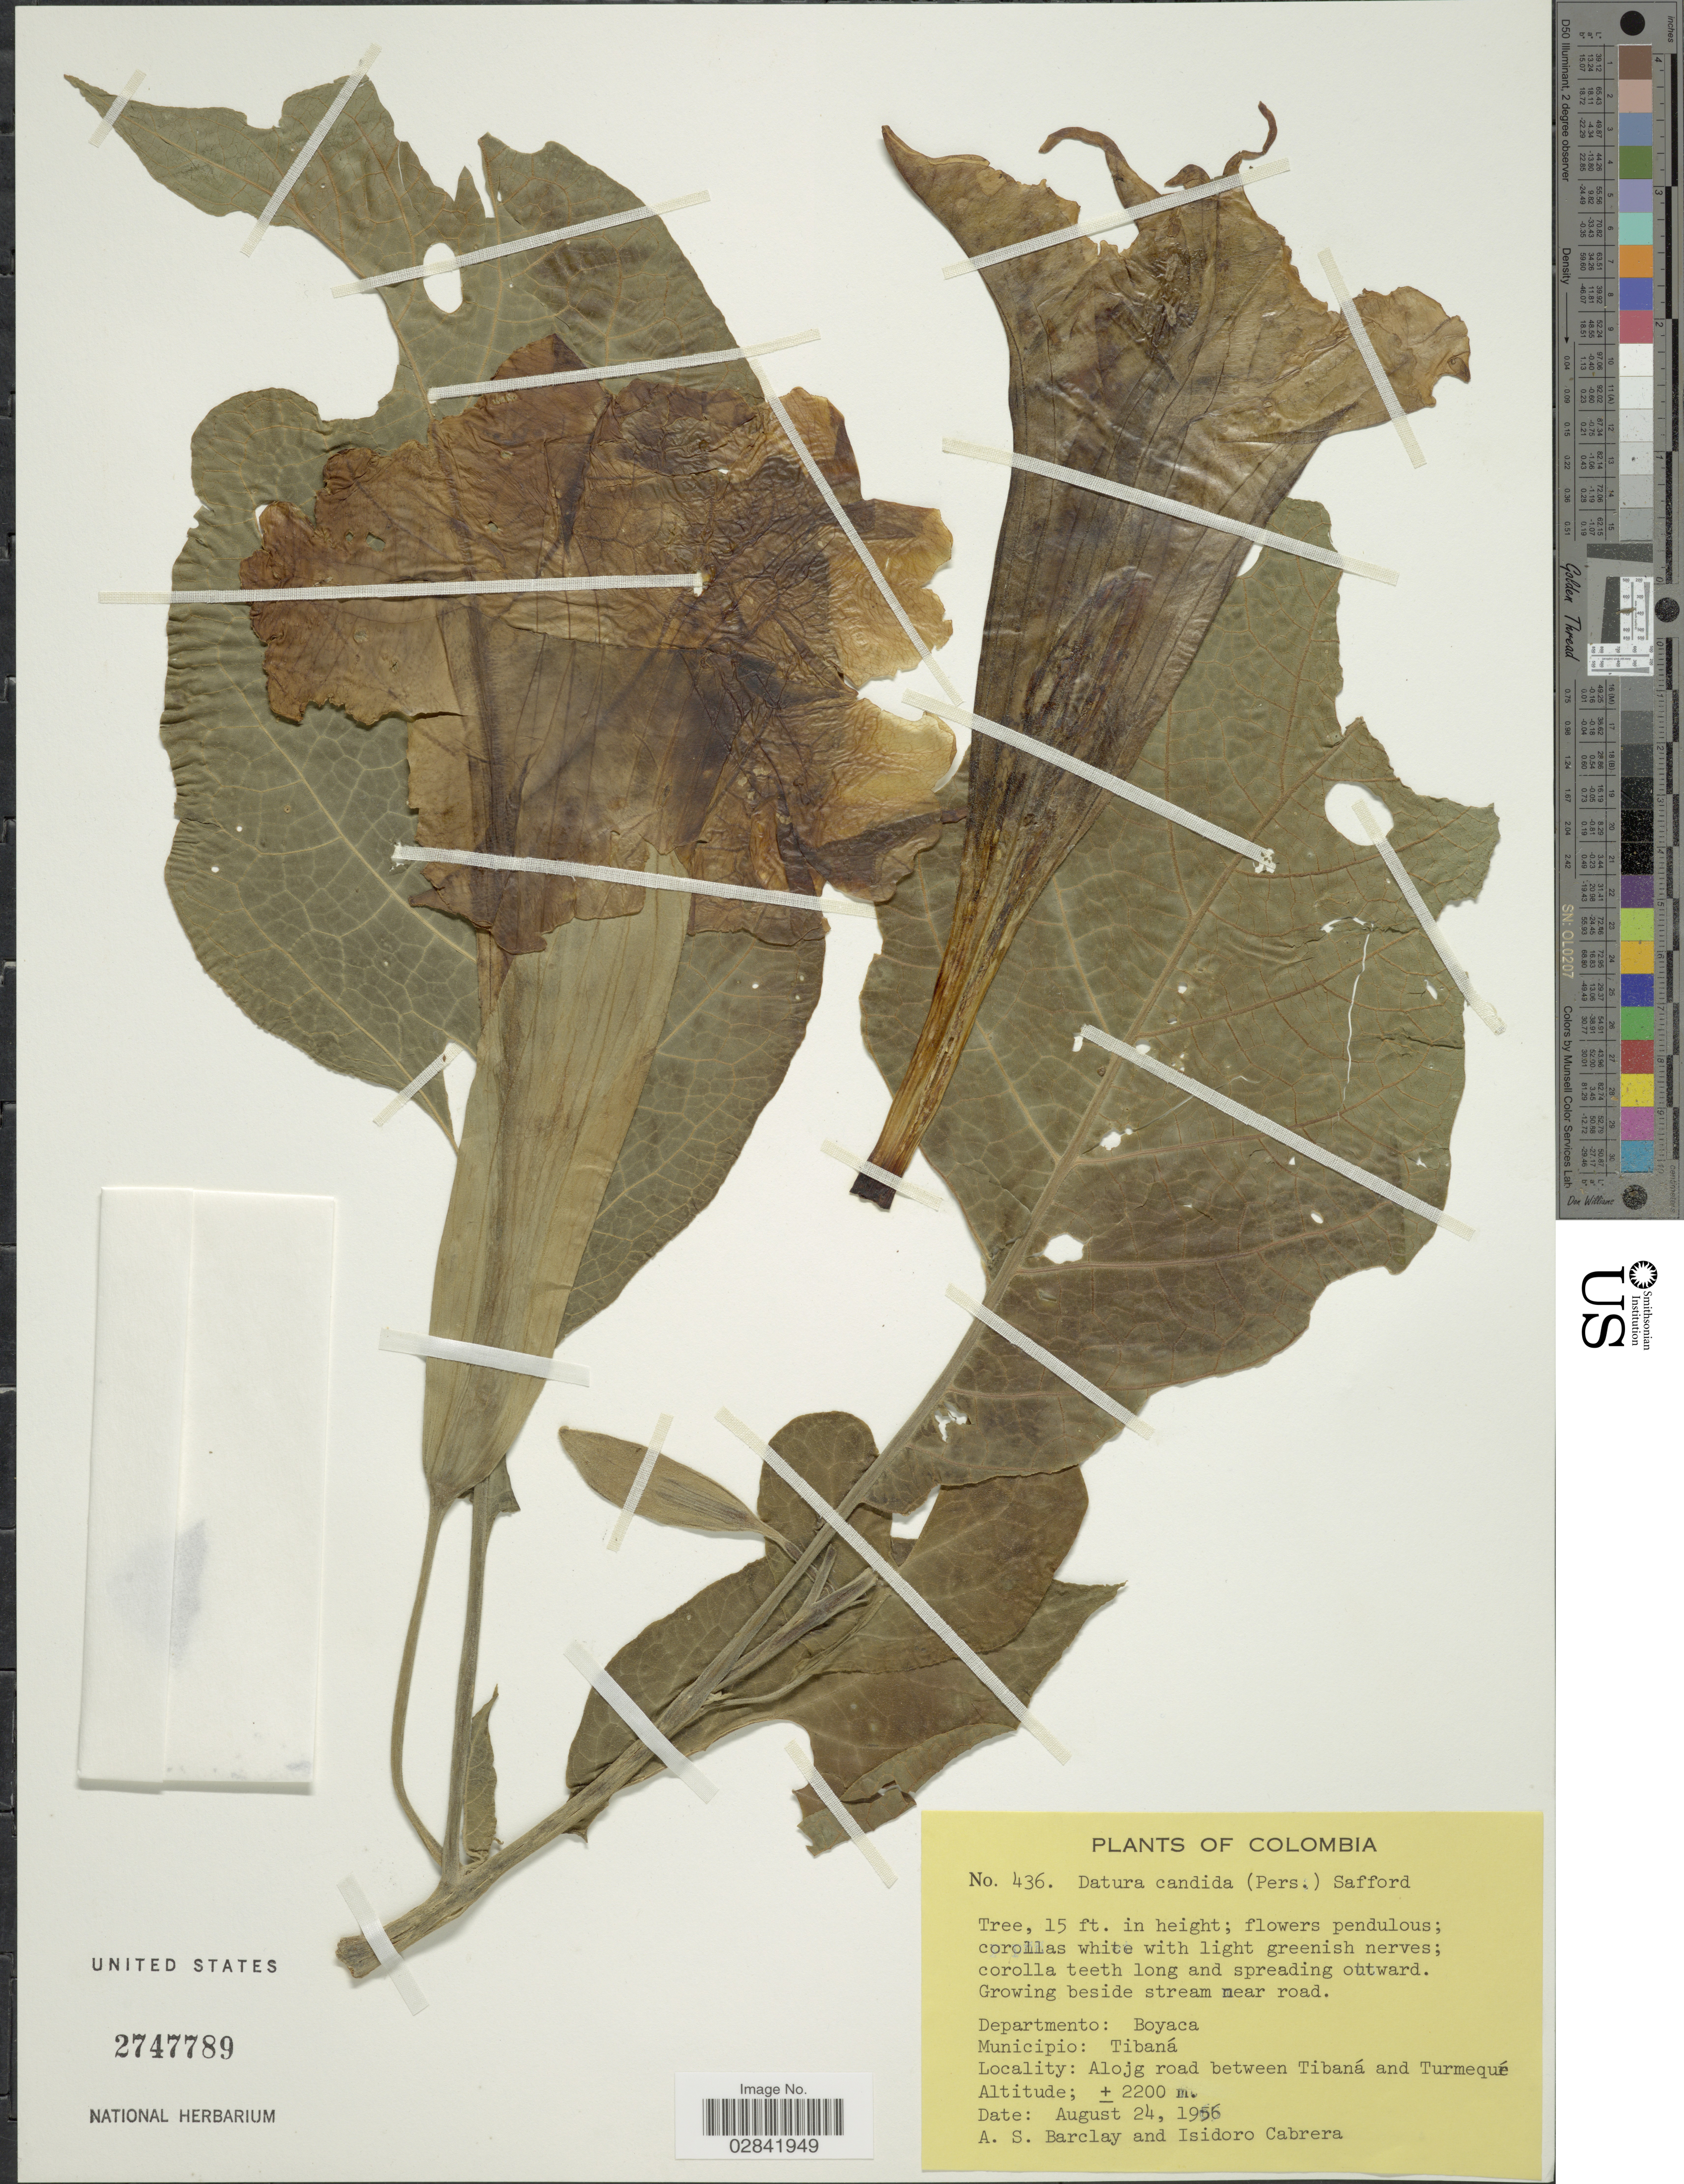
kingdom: Plantae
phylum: Tracheophyta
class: Magnoliopsida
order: Solanales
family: Solanaceae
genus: Brugmansia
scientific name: Brugmansia x candida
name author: Pers.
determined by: (US) Smithsonian Institution - National Museum of Natural History - Department of Botany (UNITED STATES)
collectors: A. S. Barclay & I. Cabrera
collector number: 436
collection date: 1956-08-24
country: Colombia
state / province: Boyacá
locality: Departmento: Boyaca, Municipio: Tibaná. Alojg road between Tibaná and Turmequé.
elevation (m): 2200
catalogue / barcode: US 2747789